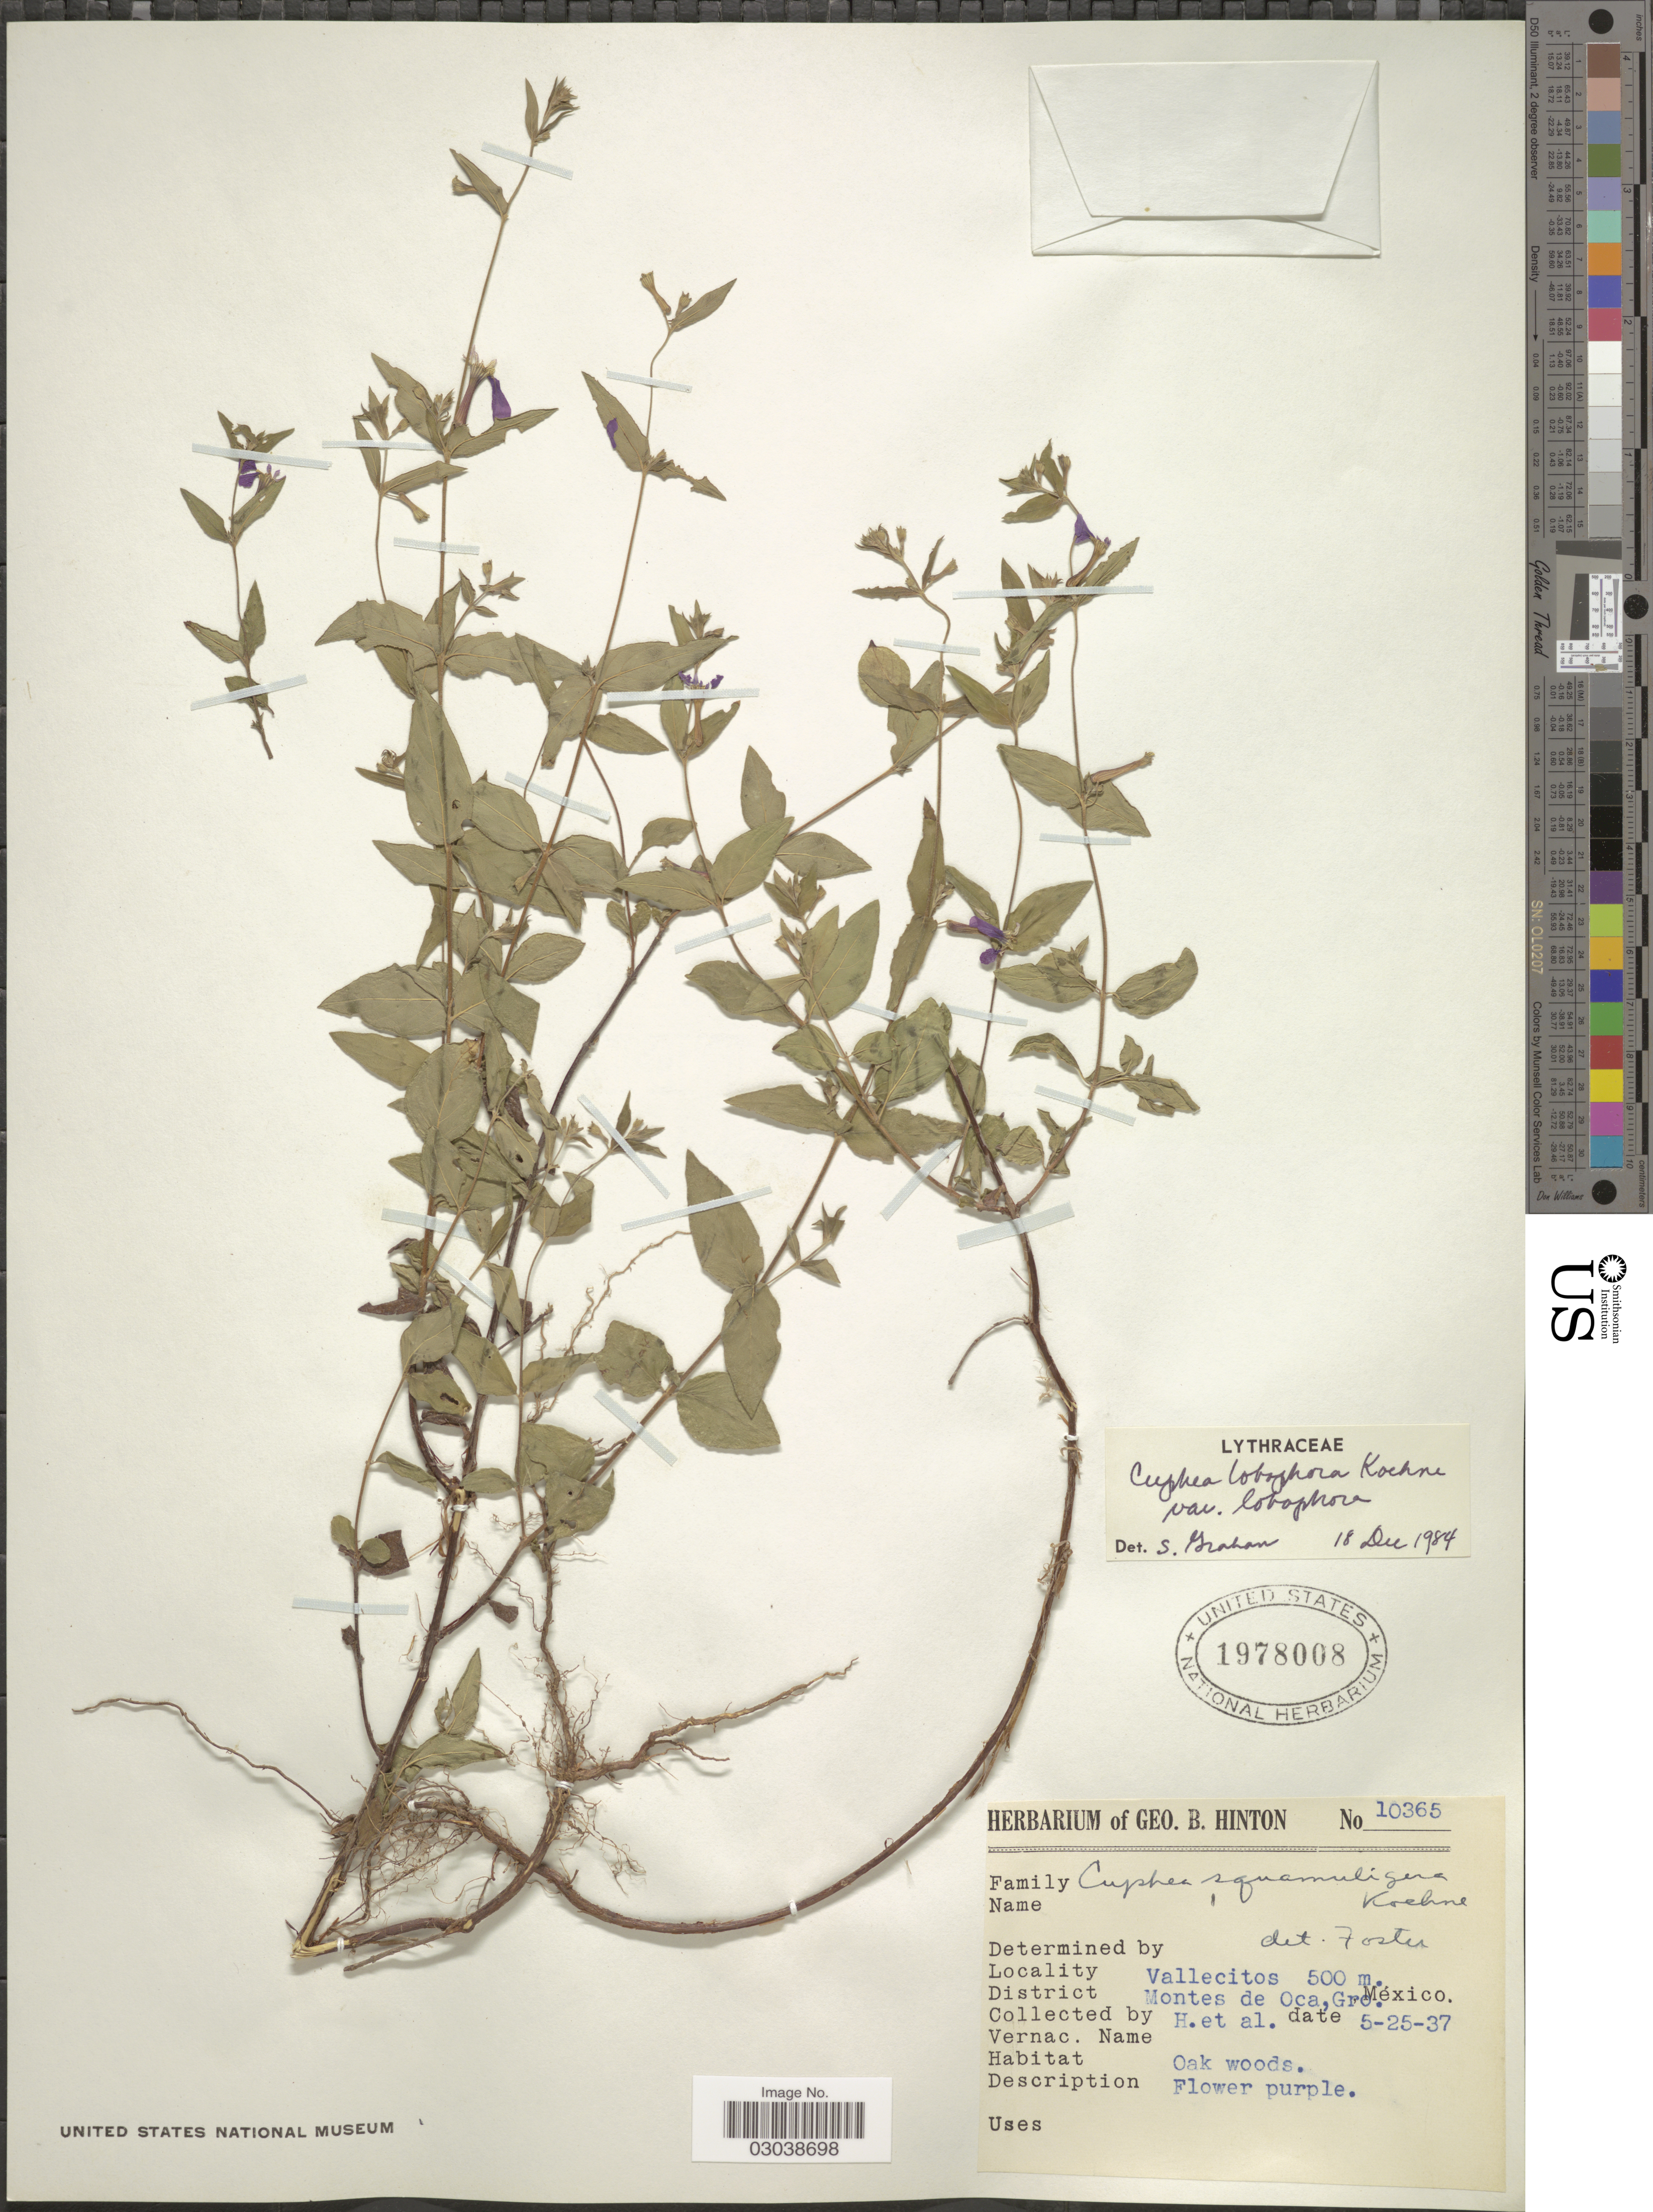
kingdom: Plantae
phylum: Tracheophyta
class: Magnoliopsida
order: Myrtales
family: Lythraceae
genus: Cuphea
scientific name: Cuphea lobophora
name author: Koehne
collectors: G. B. Hinton & et al.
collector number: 10365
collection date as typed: Transcribed d/m/y: 25/5/37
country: Mexico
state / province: Guerrero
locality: Vallecitos, District de Oca, Gro.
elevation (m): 500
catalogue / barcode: US 1978008